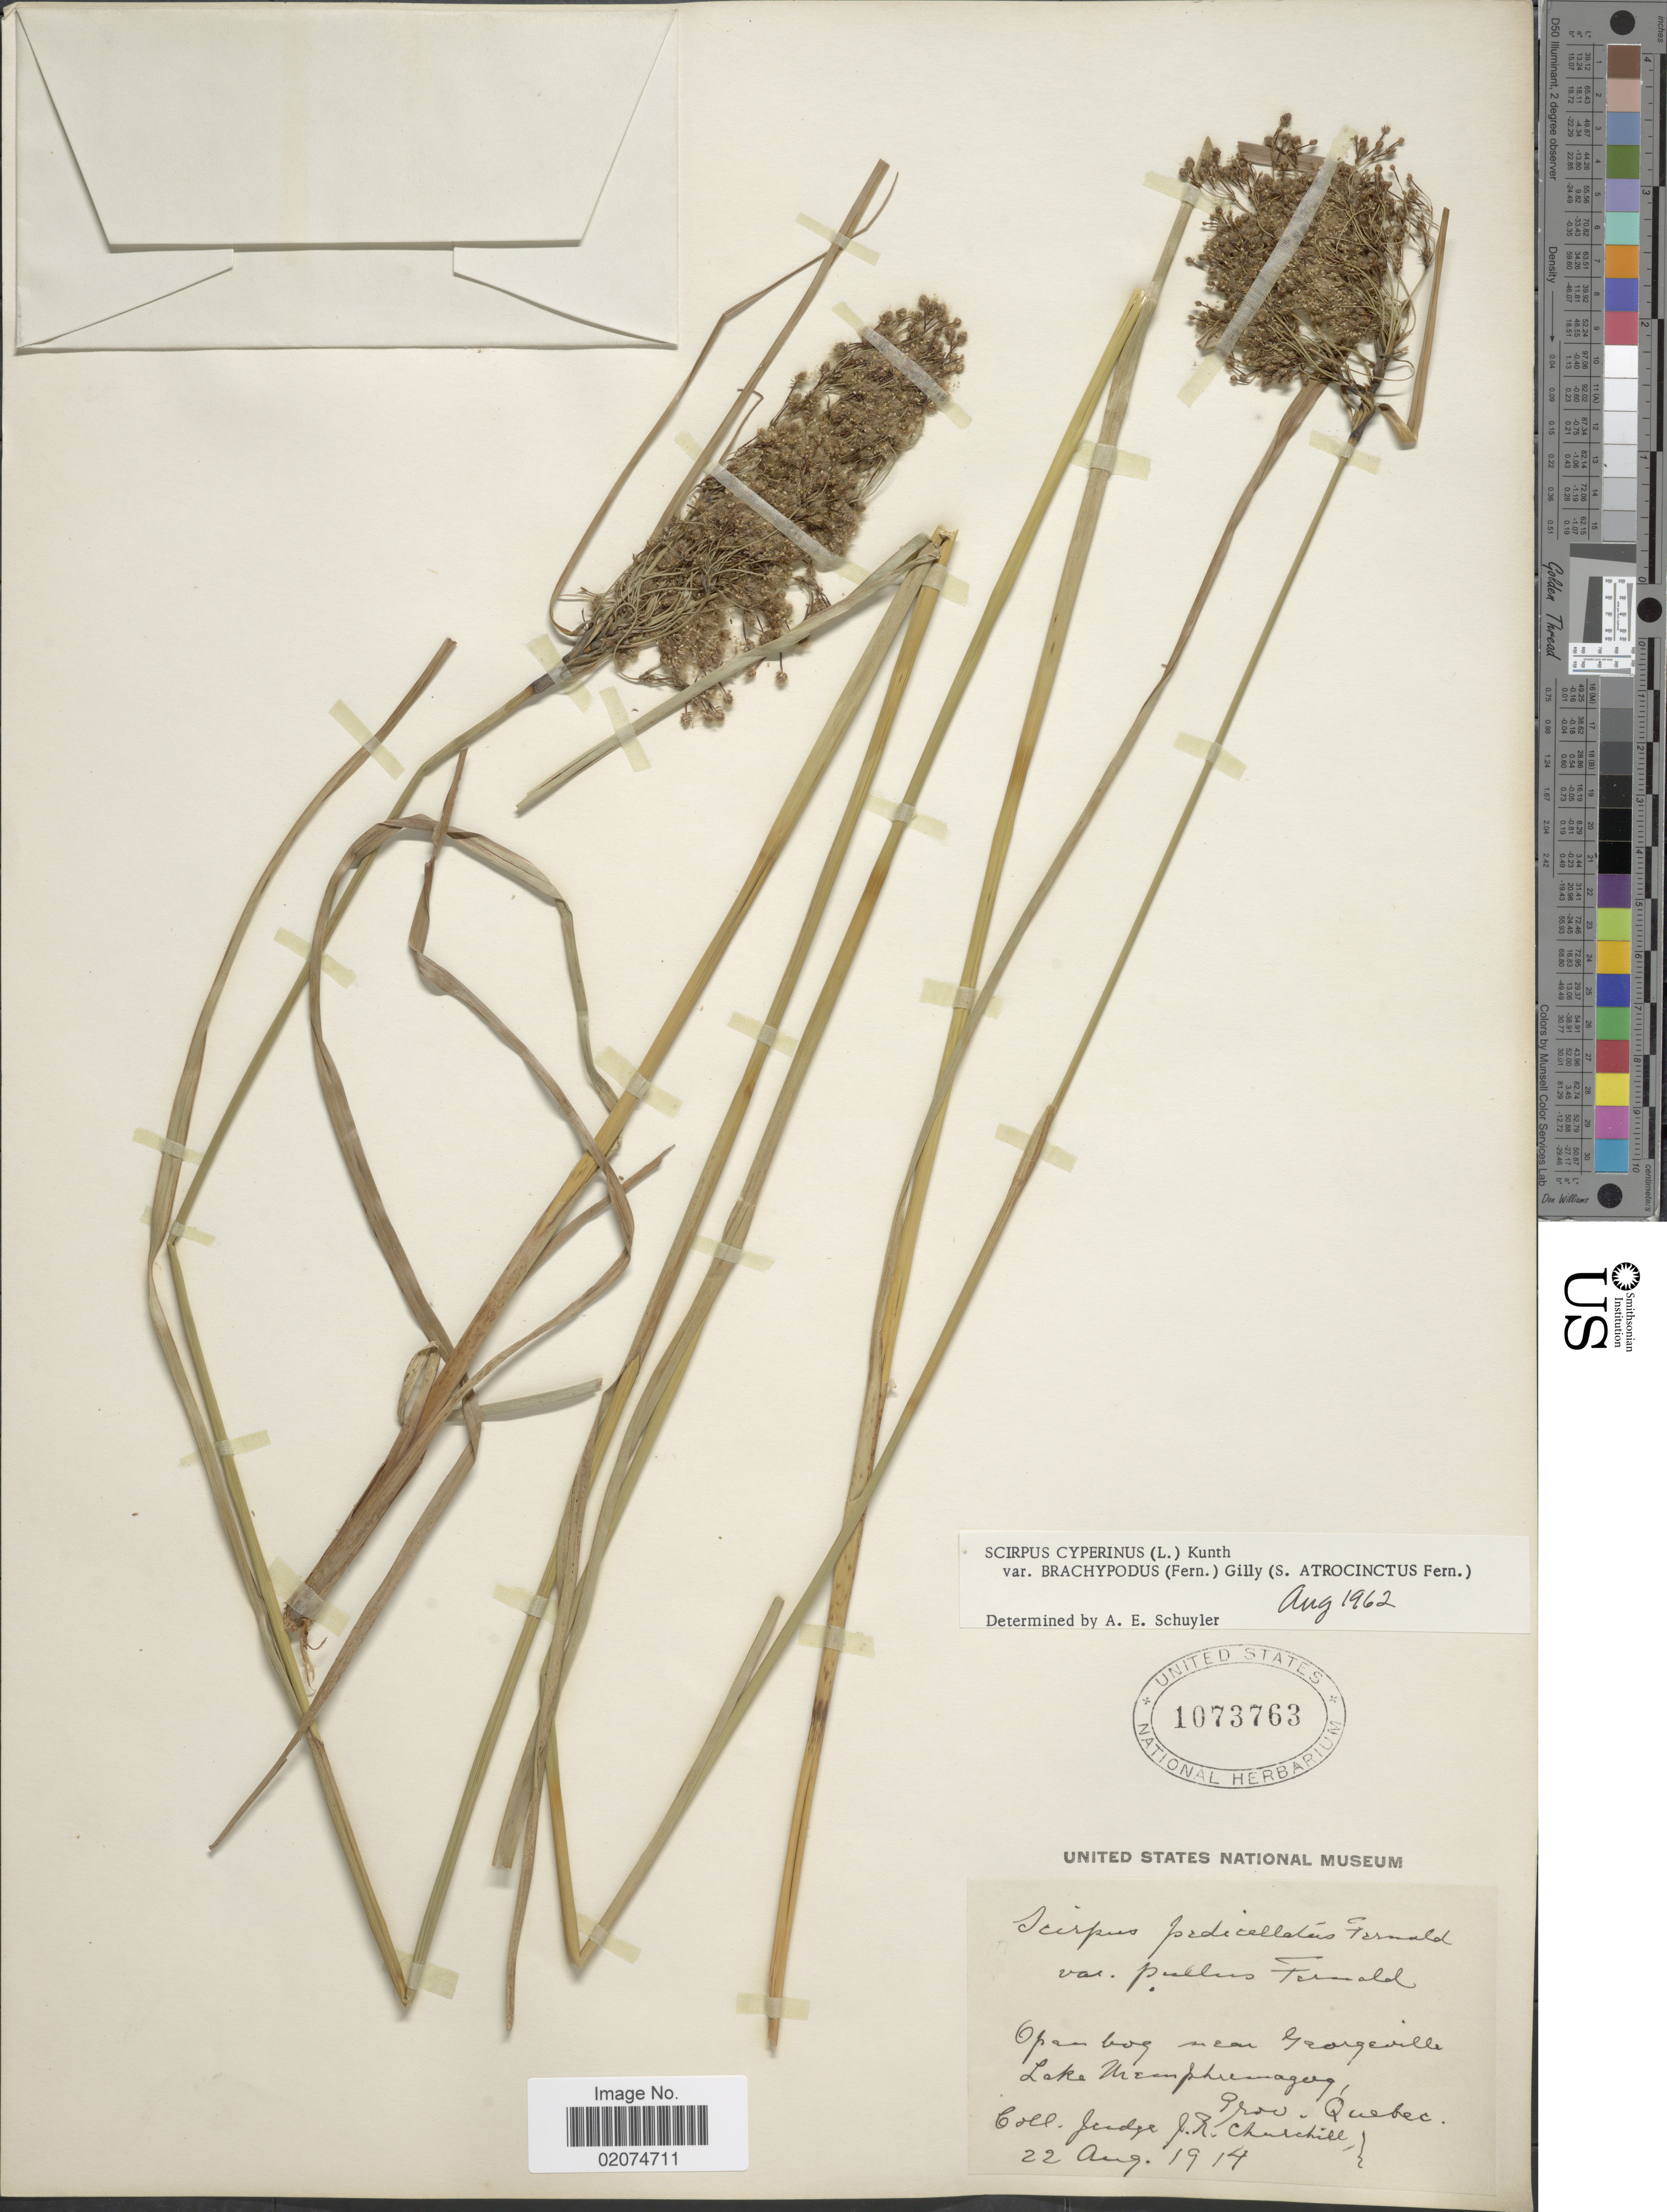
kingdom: Plantae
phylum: Tracheophyta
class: Liliopsida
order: Poales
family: Cyperaceae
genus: Scirpus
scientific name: Scirpus atrocinctus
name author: Fernald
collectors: J. Churchill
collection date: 1914-08-22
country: Canada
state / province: Quebec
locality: Near Gerogeville, Lake Memphremagog, Prov. Quebec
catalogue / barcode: US 1073763